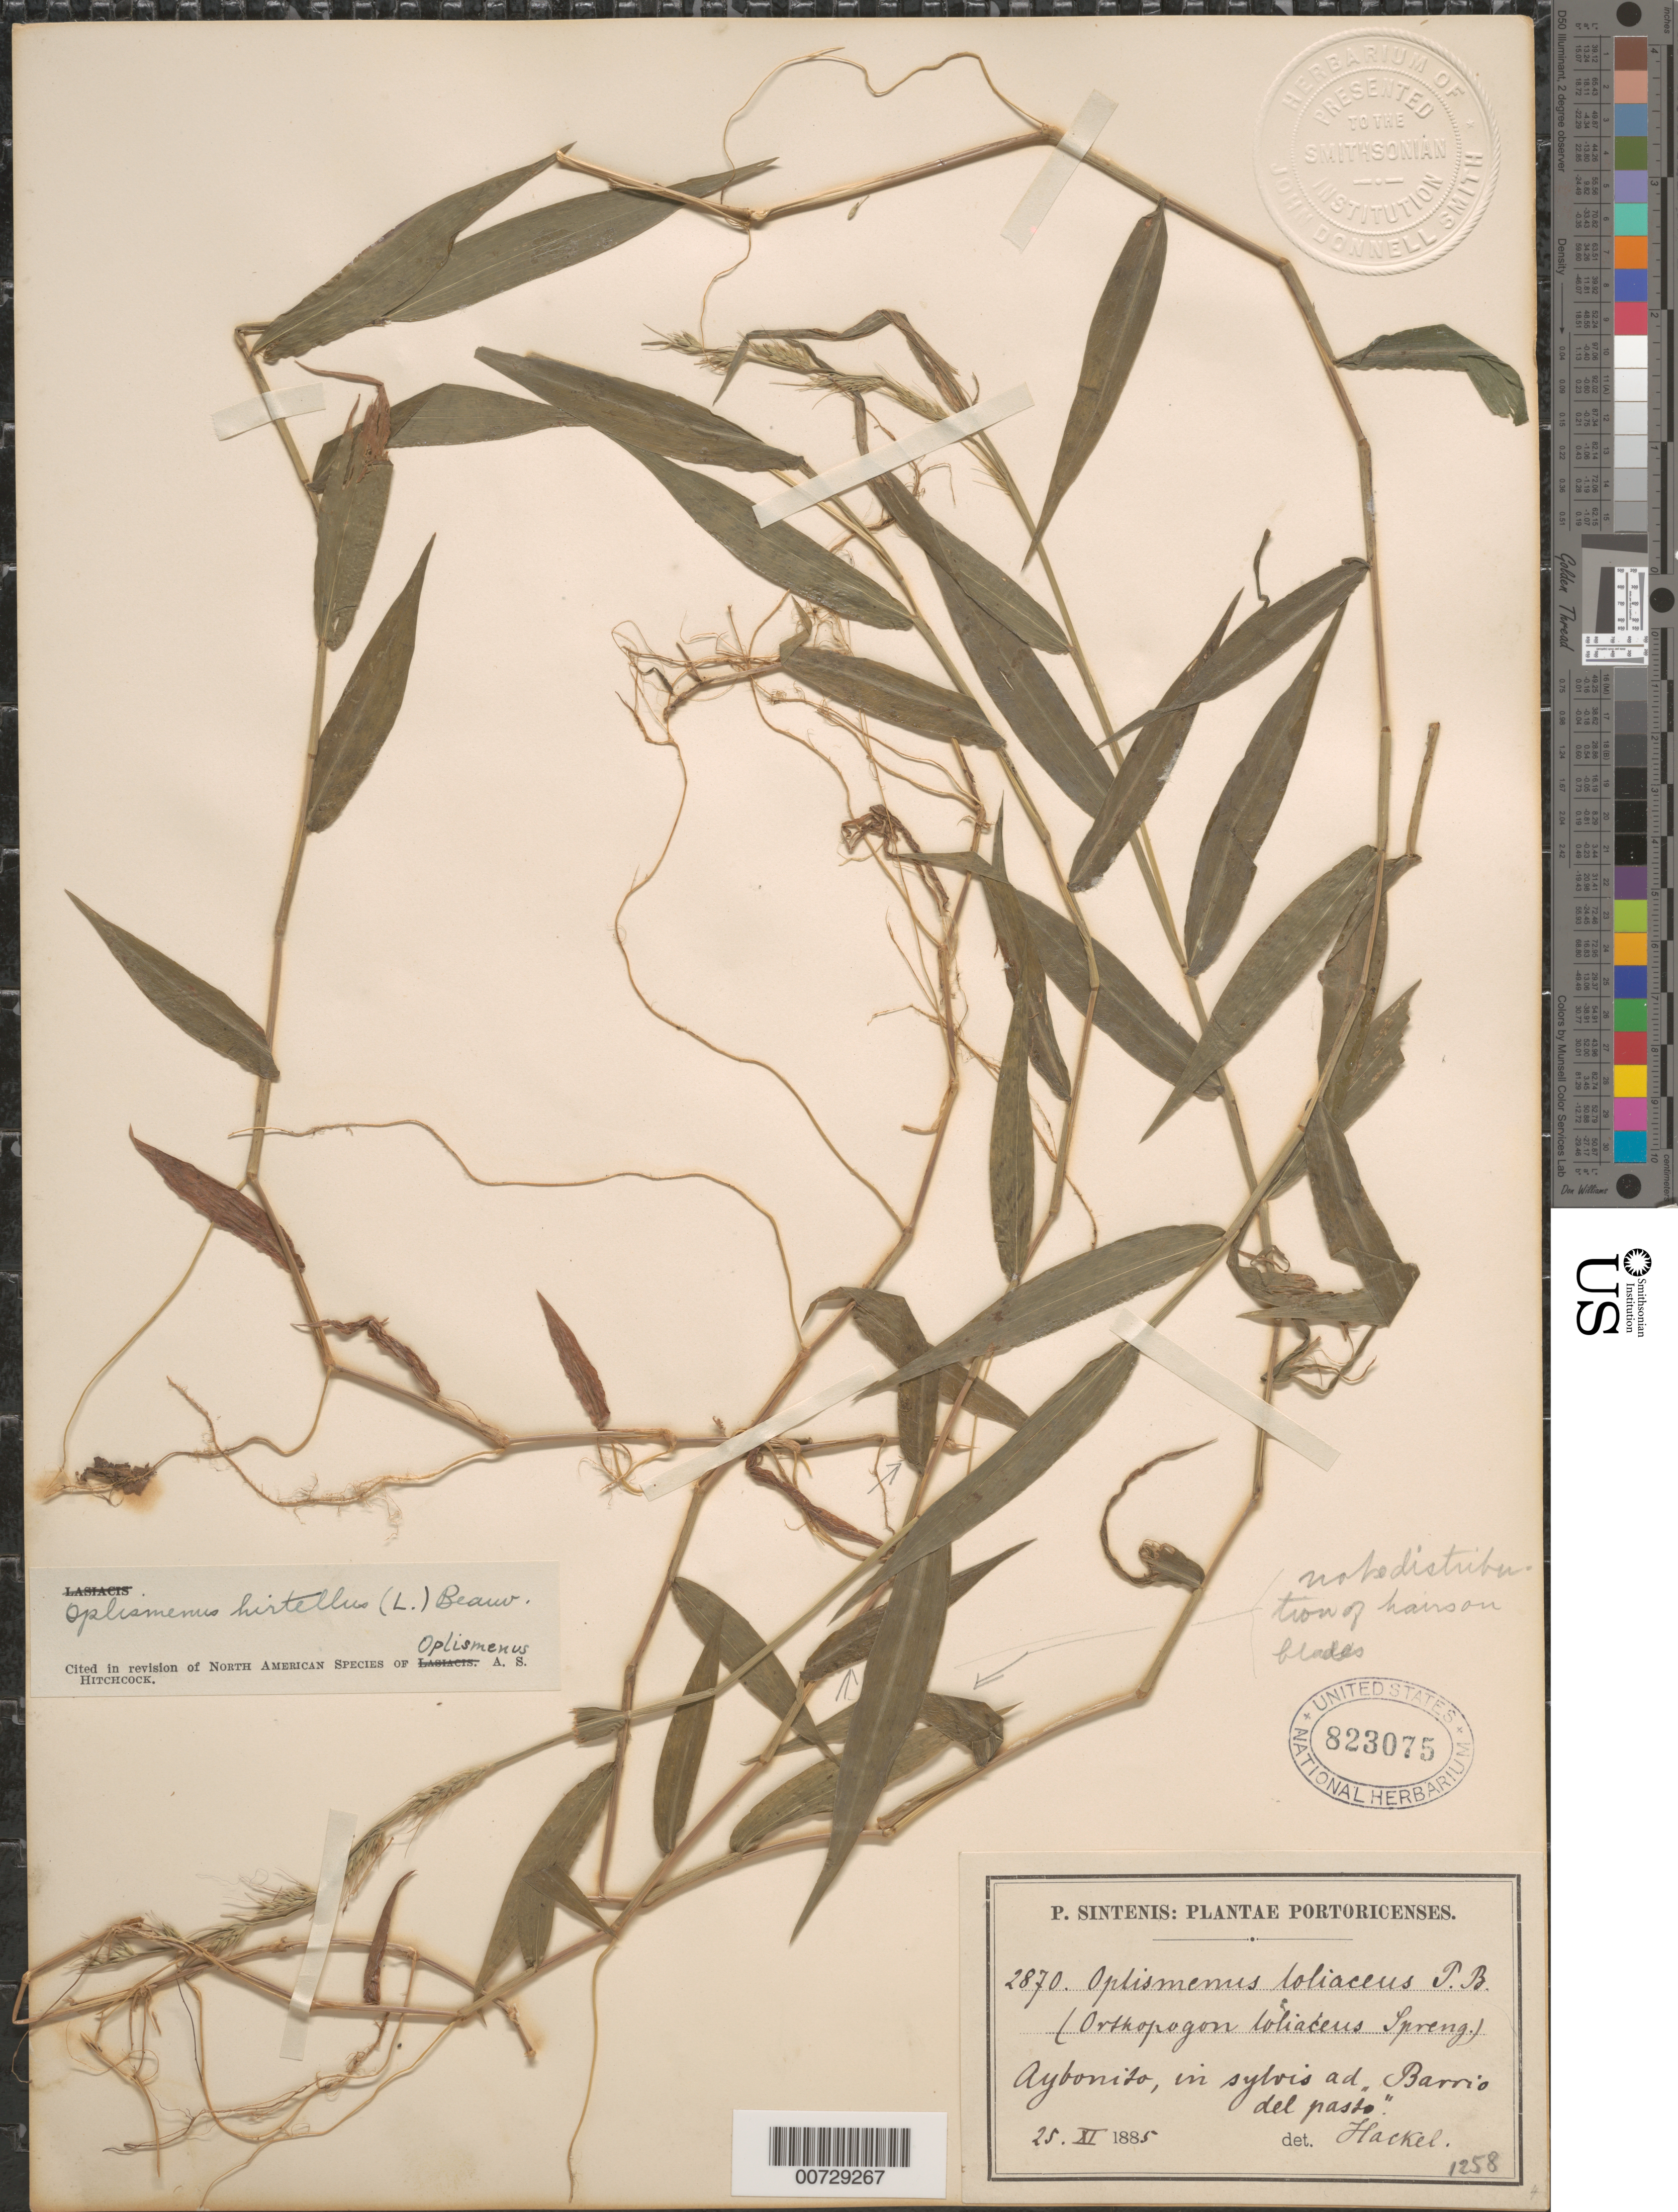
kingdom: Plantae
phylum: Tracheophyta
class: Liliopsida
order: Poales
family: Poaceae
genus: Oplismenus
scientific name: Oplismenus hirtellus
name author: (L.) P. Beauv.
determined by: Hitchcock, Albert S.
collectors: P. Sintenis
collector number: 2870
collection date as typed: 25 Nov 1885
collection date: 1885-11-25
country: Puerto Rico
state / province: Abonito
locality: Aibonito, ad Barrio del Pasto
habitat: In sylvis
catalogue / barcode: US 823075